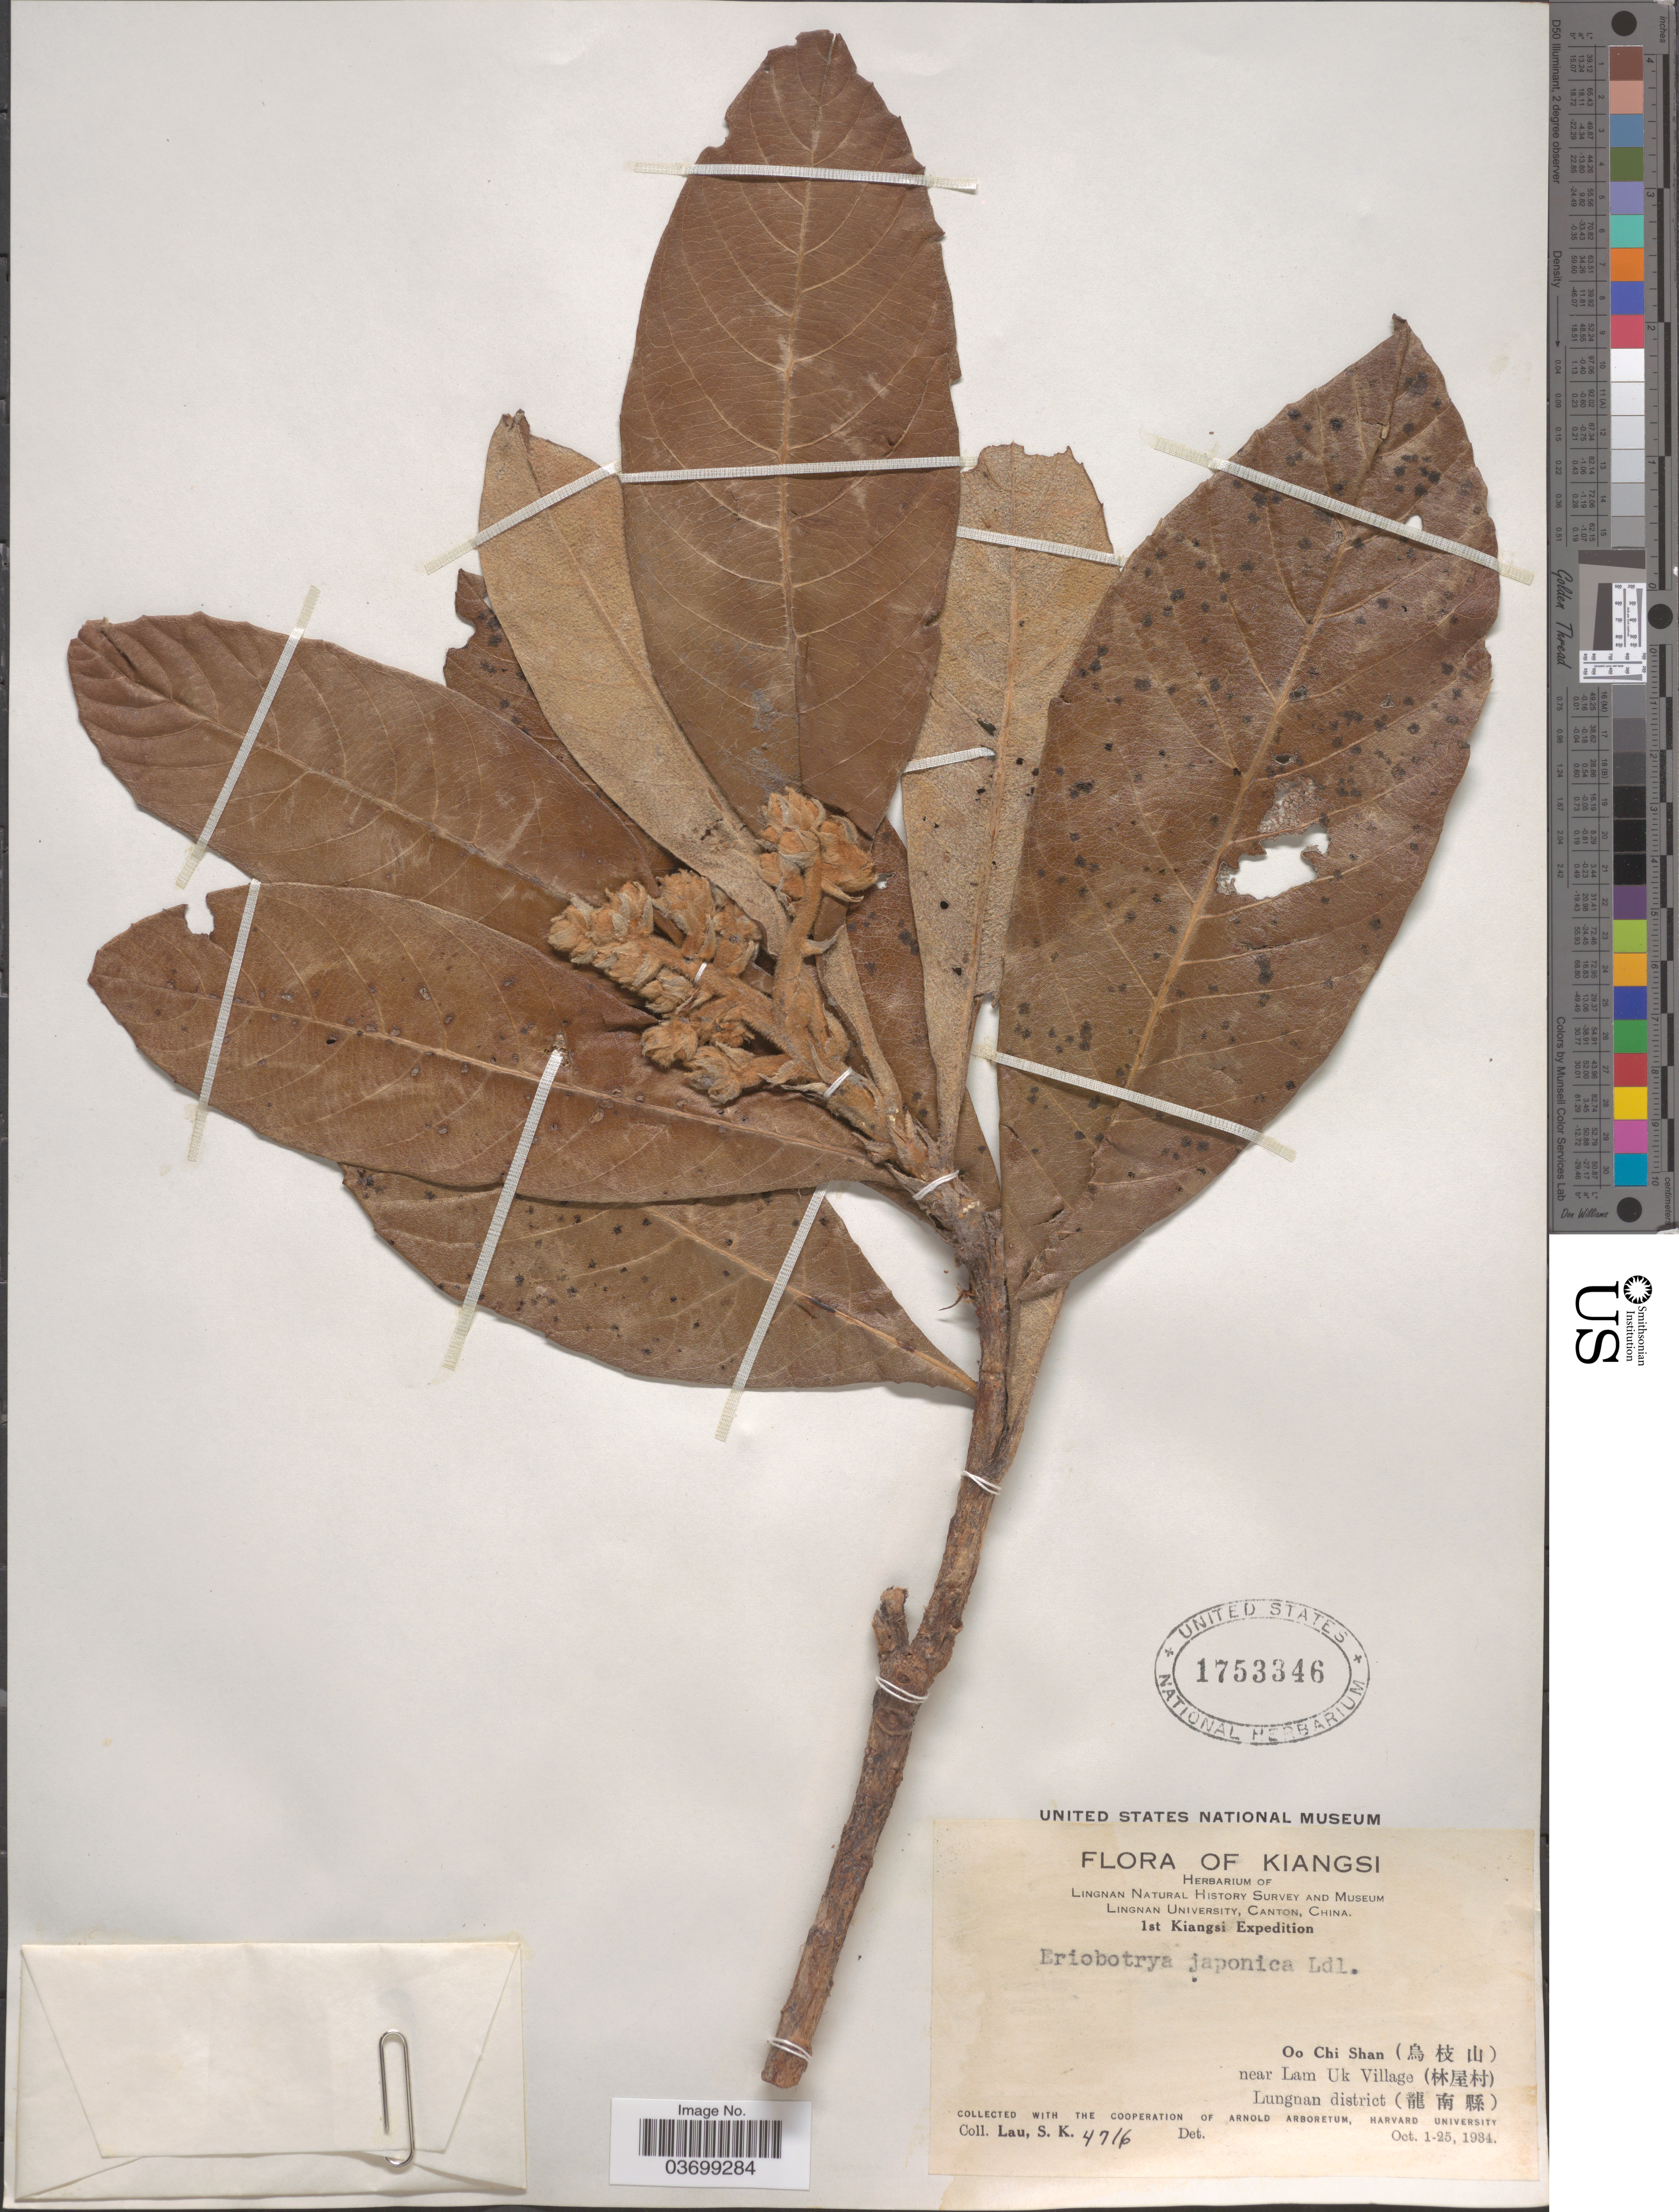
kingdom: Plantae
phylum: Tracheophyta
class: Magnoliopsida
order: Rosales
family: Rosaceae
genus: Rhaphiolepis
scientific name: Rhaphiolepis bibas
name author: (Lour.) Galasso & Banfi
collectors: S. K. Lau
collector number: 4716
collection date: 1934-10-01/1934-10-25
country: China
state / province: Jiangxi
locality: Kiangsi. Oo Chi Shan (X) near Lam Uk Village (X). Lungnan district (X).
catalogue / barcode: US 1753346